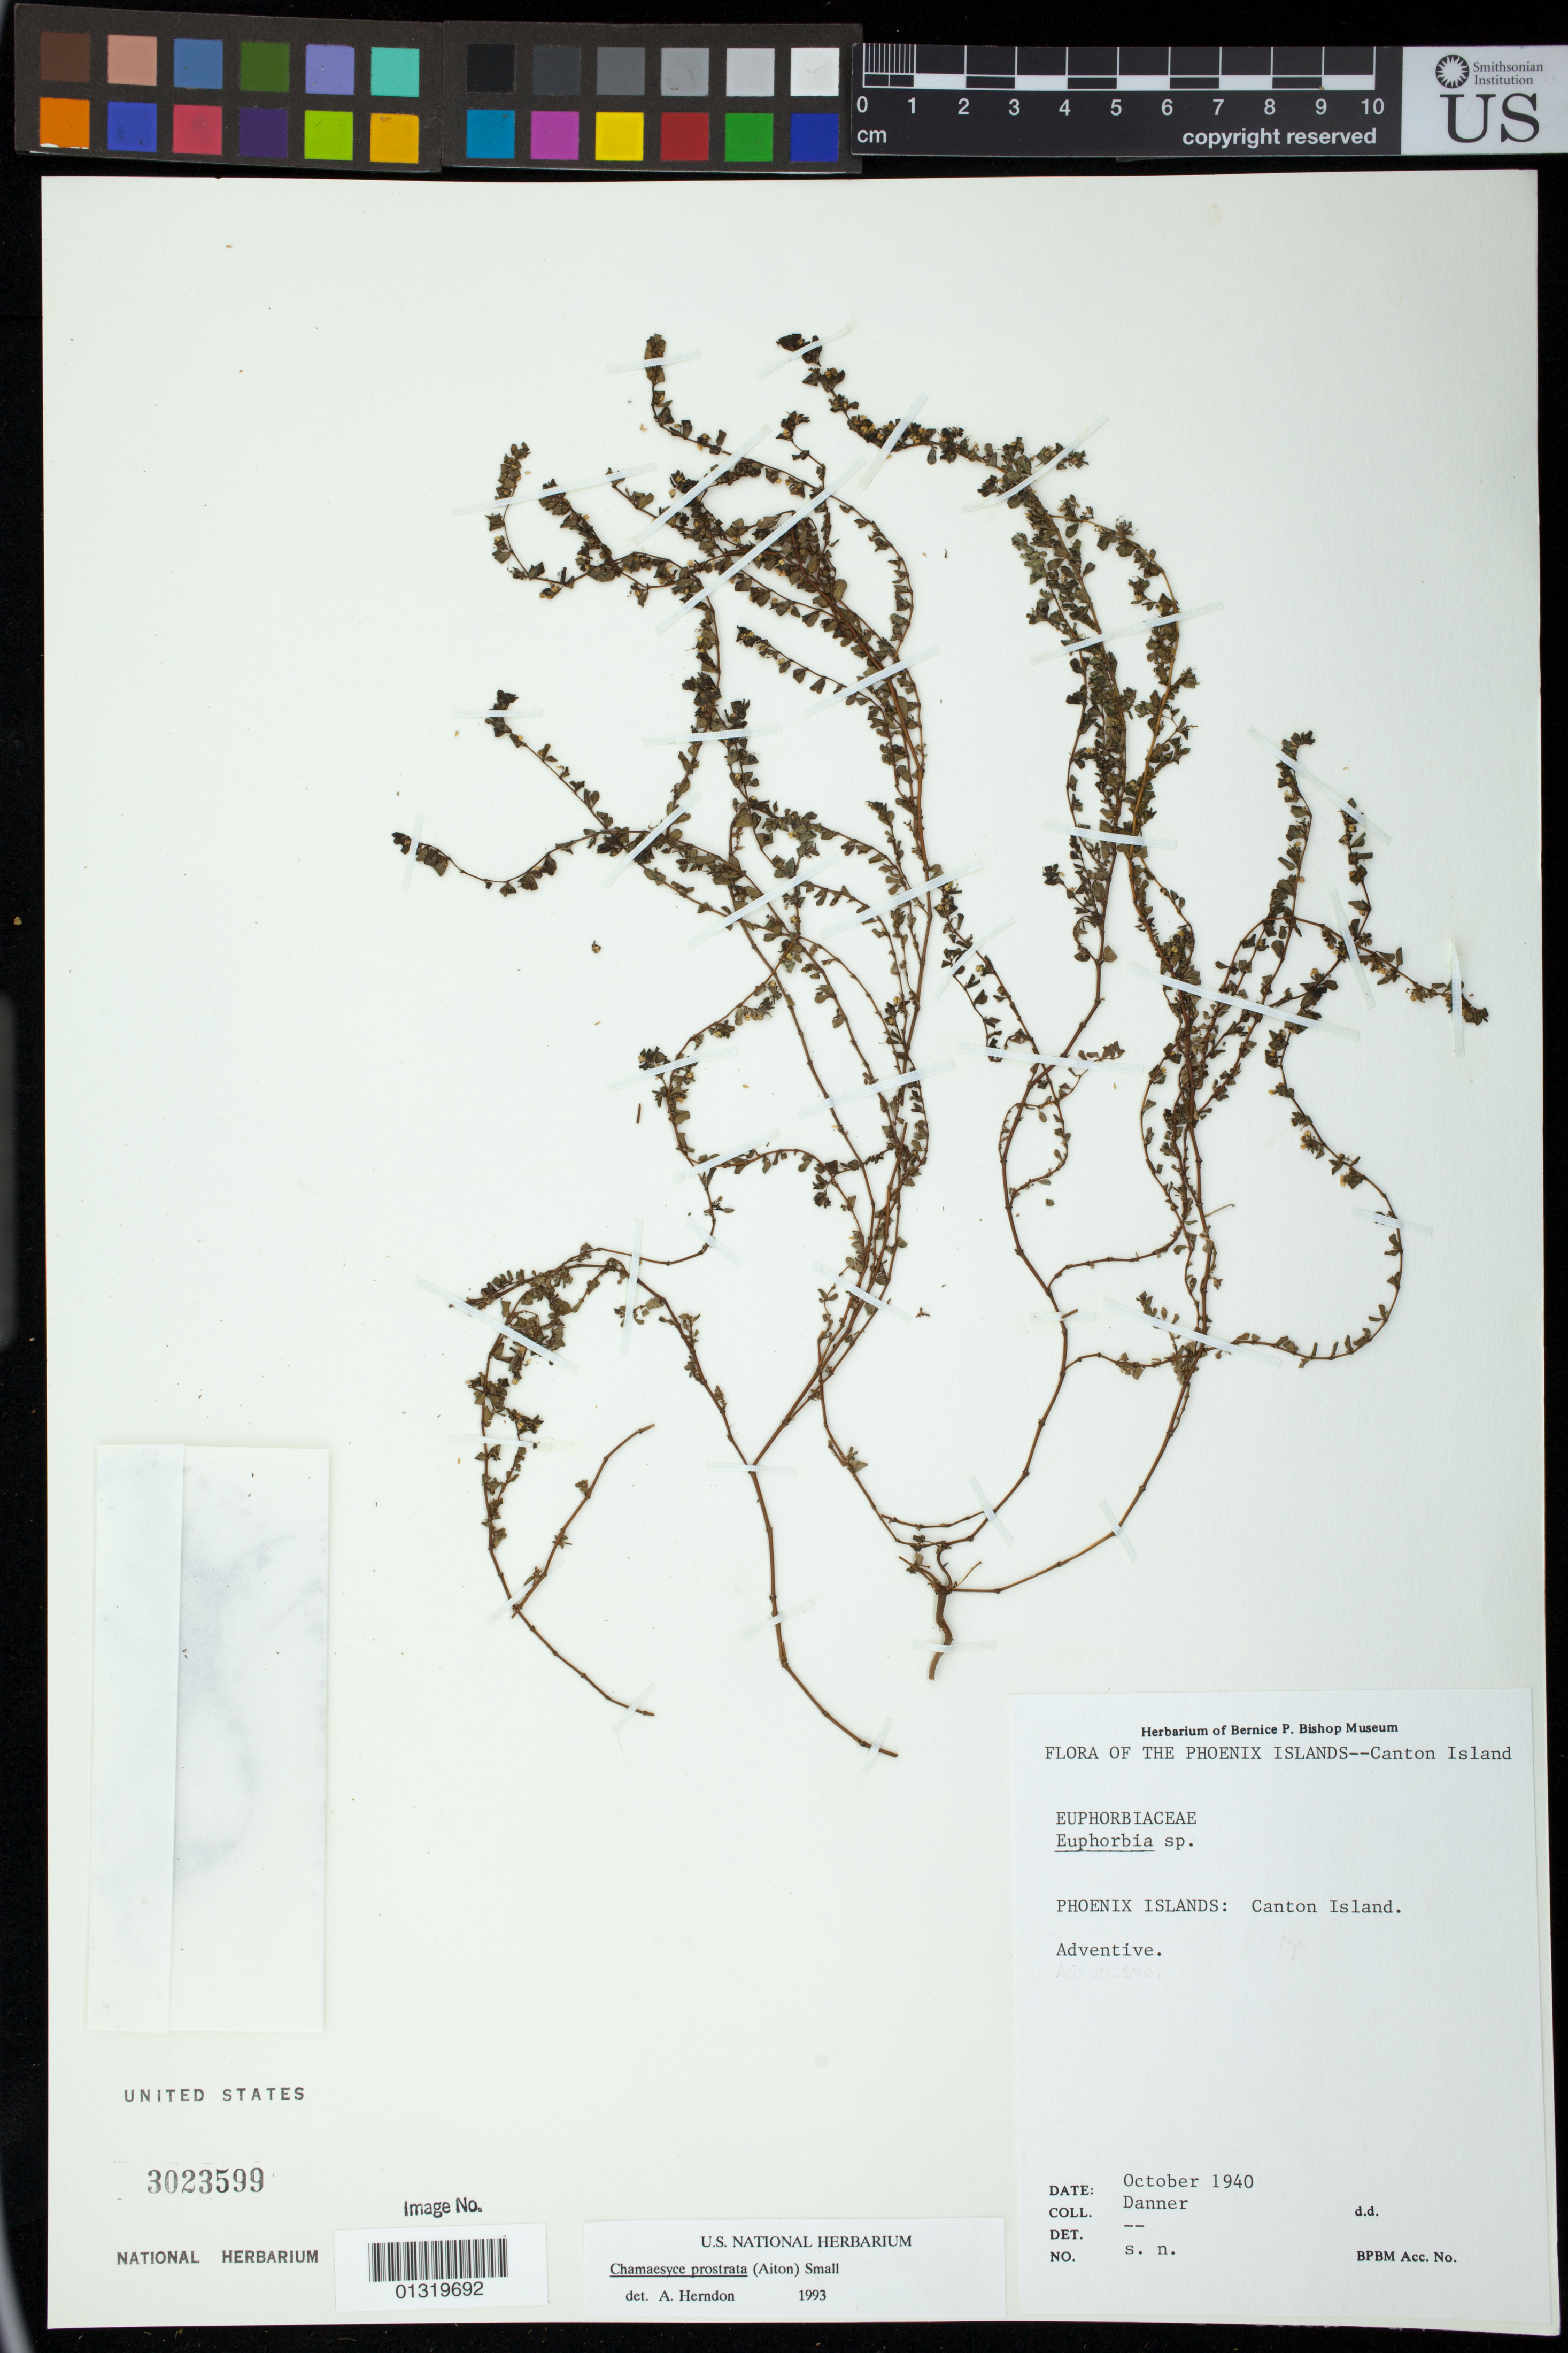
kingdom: Plantae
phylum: Tracheophyta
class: Magnoliopsida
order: Malpighiales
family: Euphorbiaceae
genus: Euphorbia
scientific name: Euphorbia prostrata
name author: Aiton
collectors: Danner, --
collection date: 1940-10-01/1940-10-31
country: Kiribati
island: Kanton [Canton] Atoll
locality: Canton Island (Kanton Island)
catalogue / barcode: US 3023599